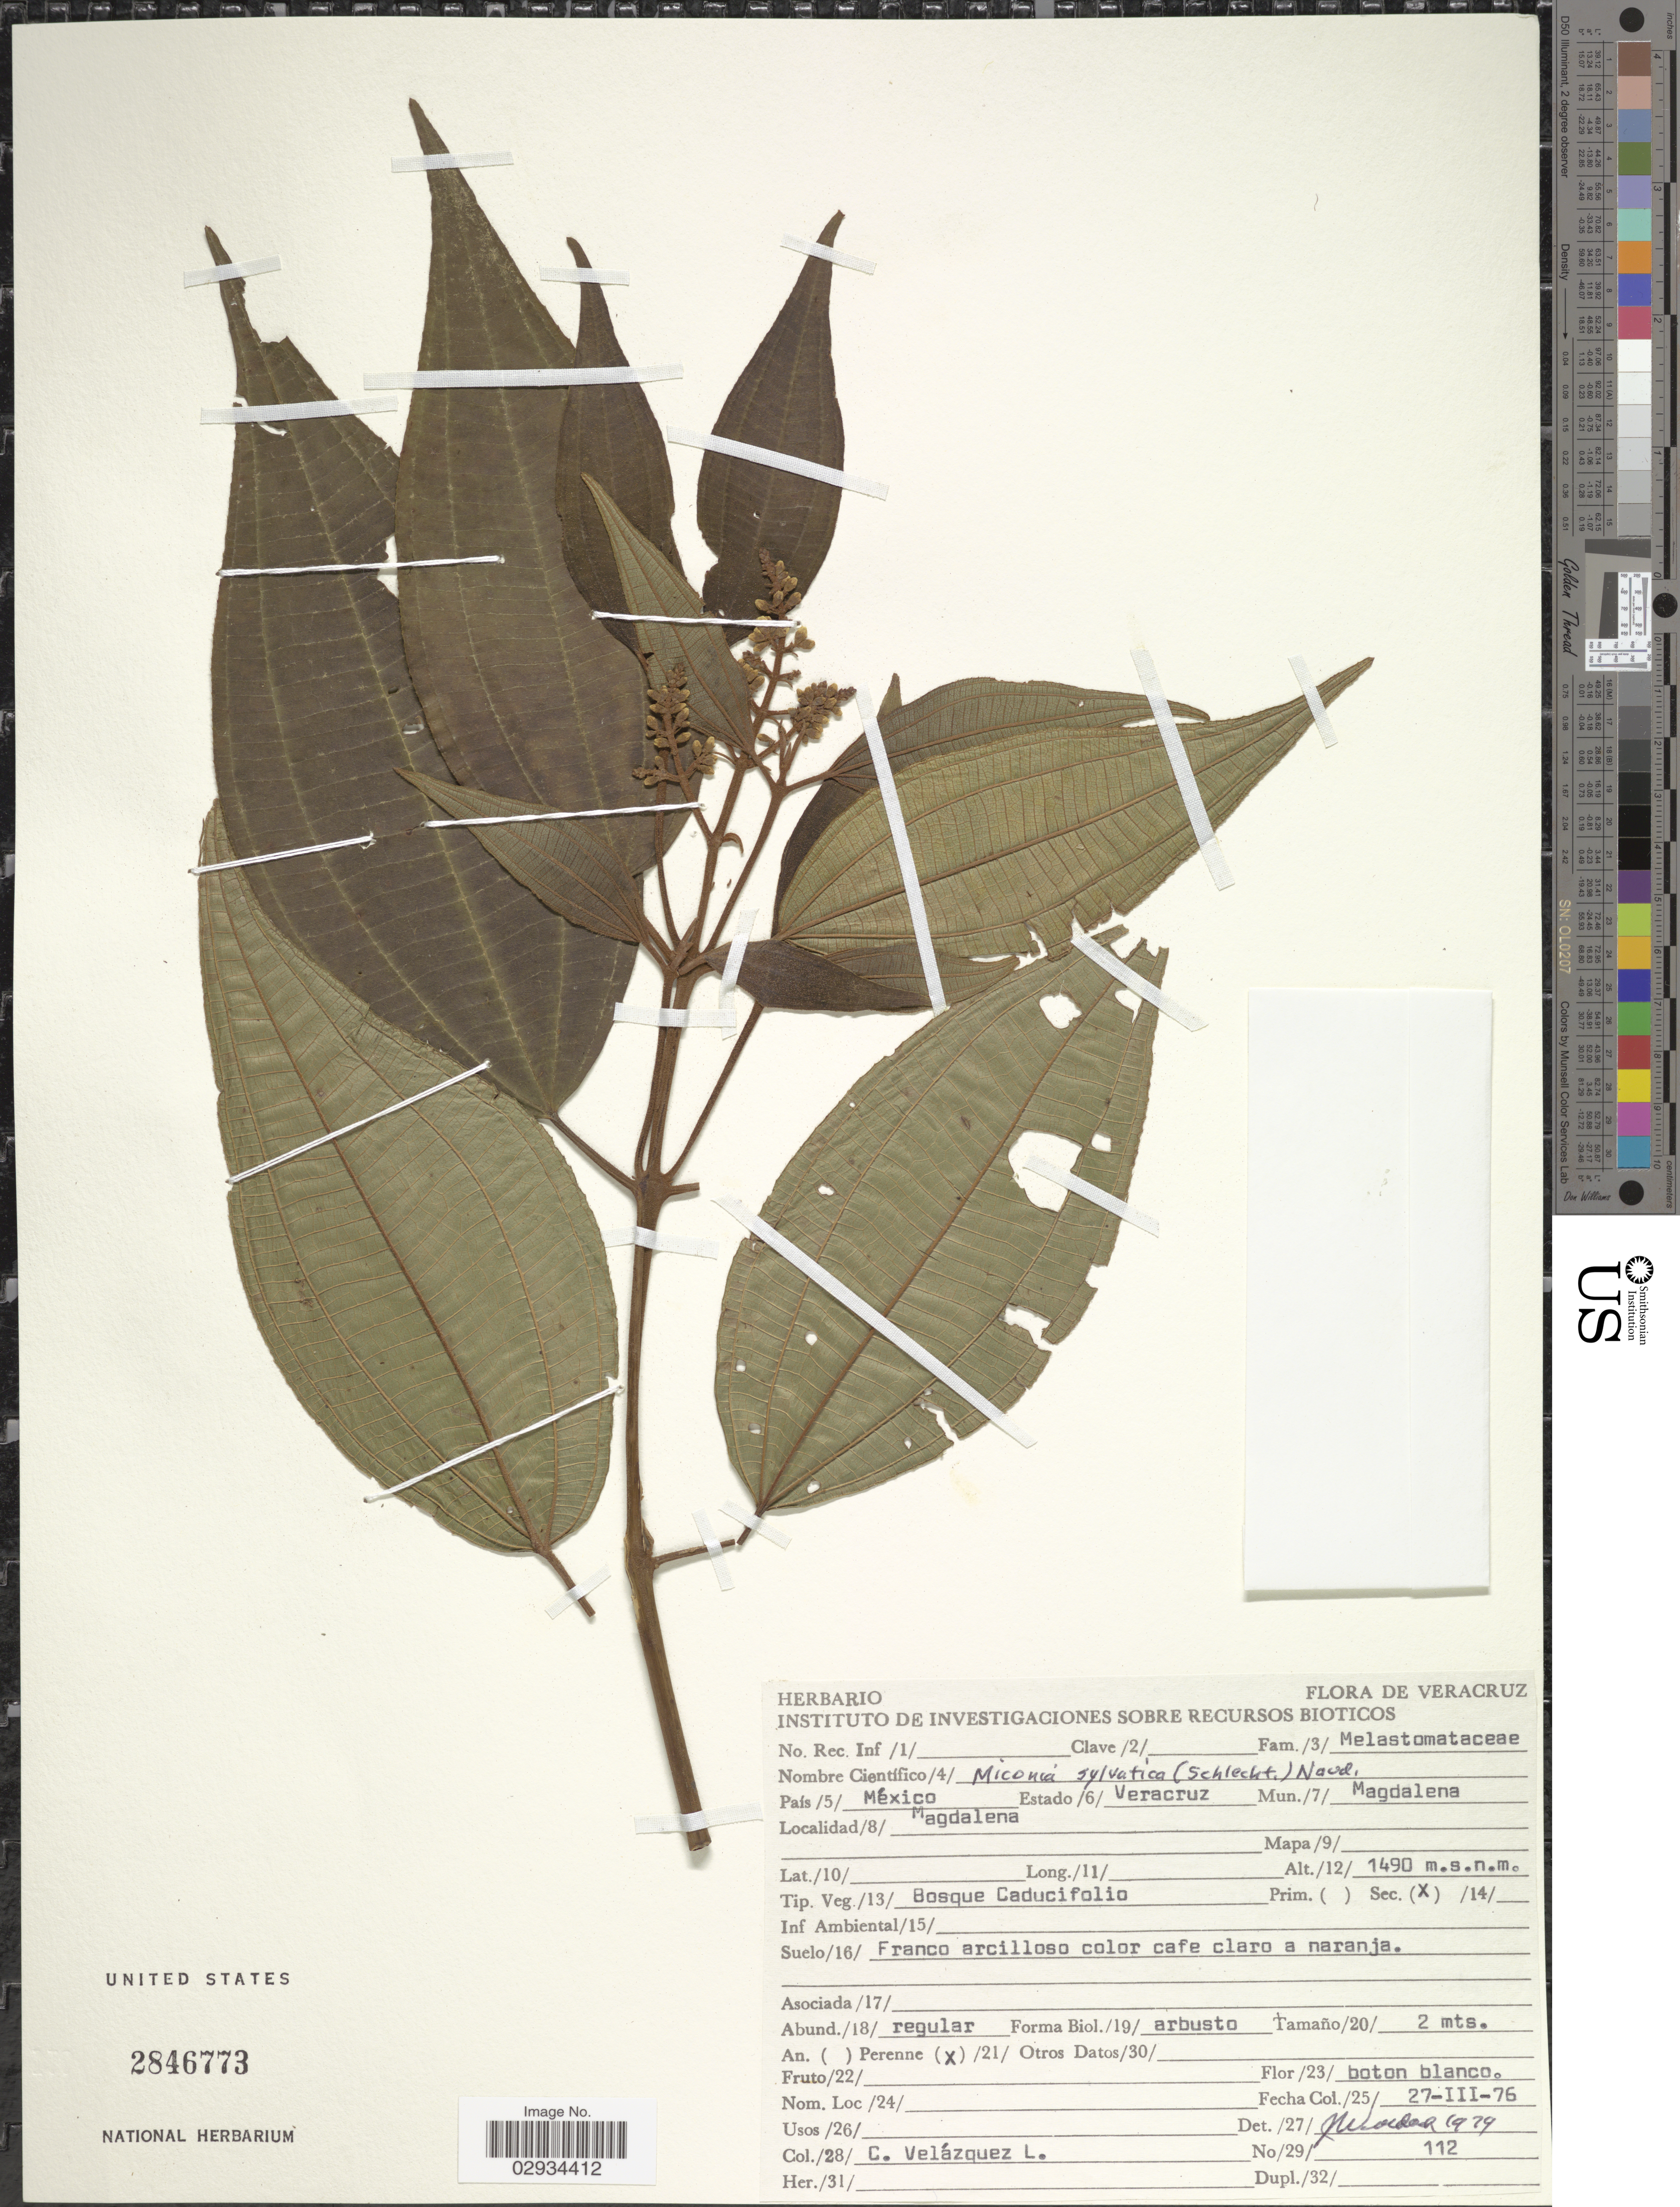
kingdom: Plantae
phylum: Tracheophyta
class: Magnoliopsida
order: Myrtales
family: Melastomataceae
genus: Miconia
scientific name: Miconia sylvatica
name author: (Schltdl.) Naudin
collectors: C. Velázquez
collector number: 112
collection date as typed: Transcribed d/m/y: 27/3/76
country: Mexico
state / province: Veracruz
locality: Estado Veracruz. Mun. Magdalena. Magdalena.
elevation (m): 1490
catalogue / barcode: US 2846773